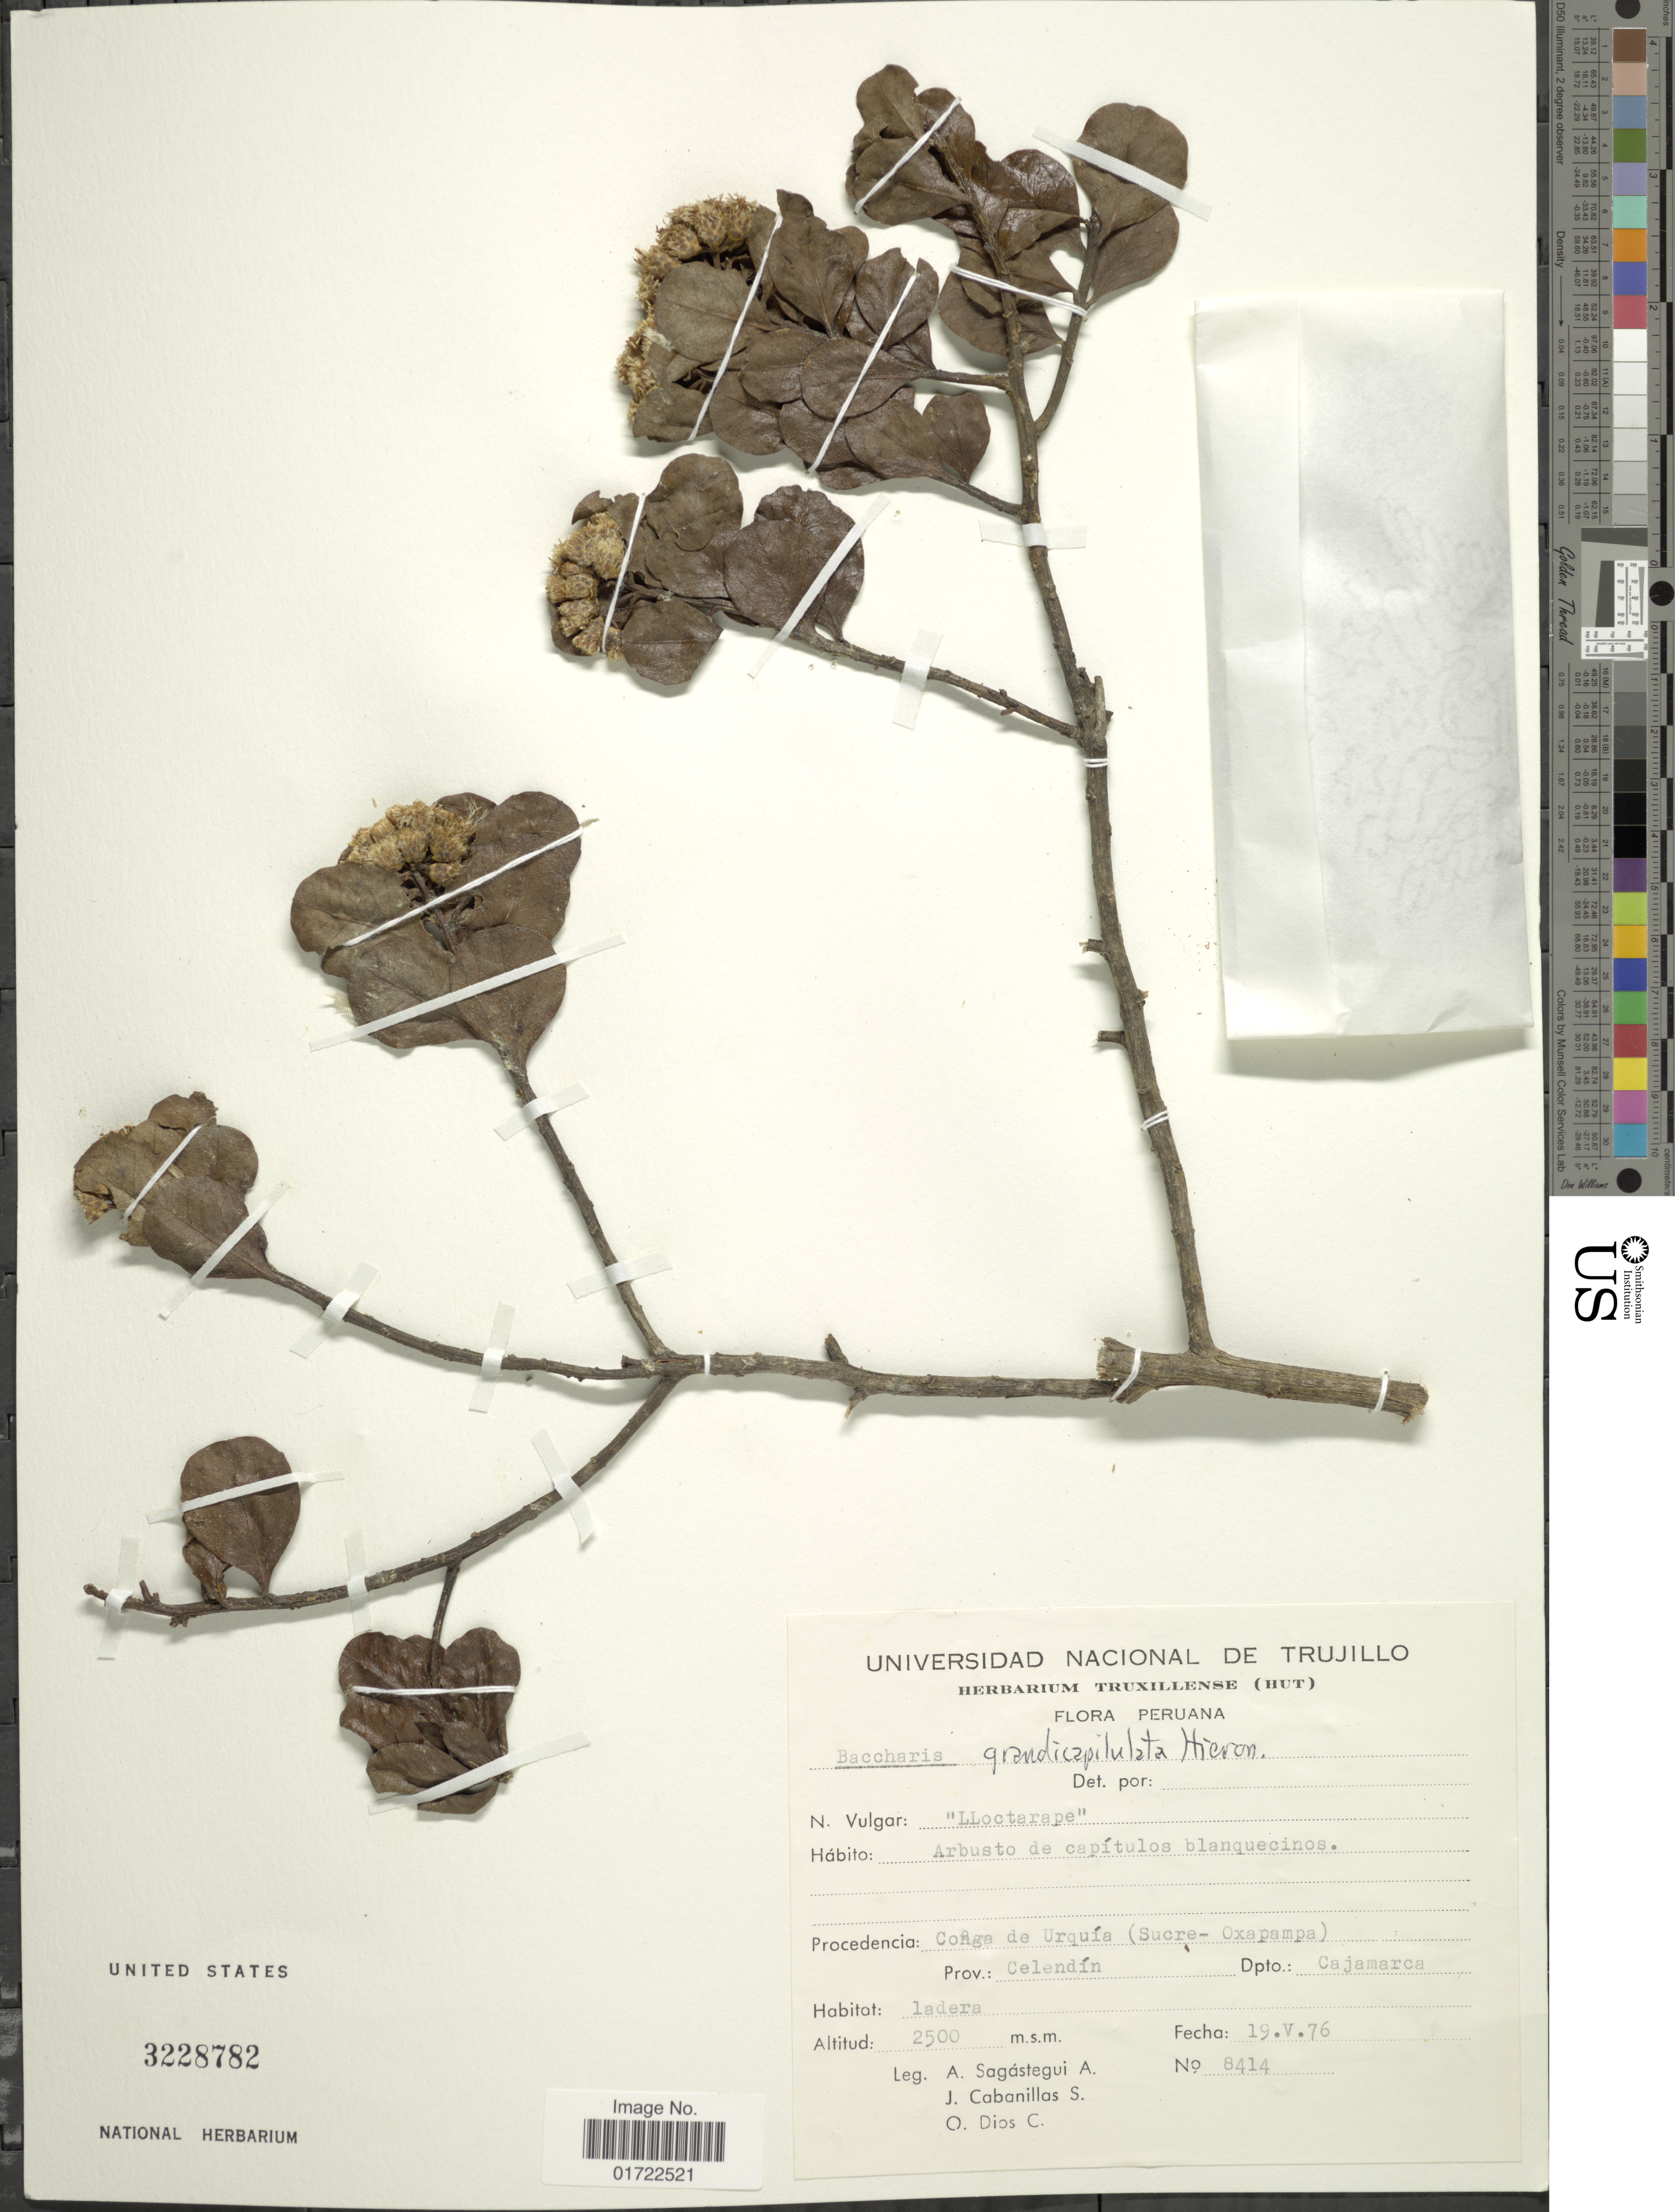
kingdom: Plantae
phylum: Tracheophyta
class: Magnoliopsida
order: Asterales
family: Asteraceae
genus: Baccharis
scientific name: Baccharis grandicapitulata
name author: Hieron.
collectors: A. Sagástegui A., J. Cabanillas S. & O. Dios C.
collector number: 8414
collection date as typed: Transcribed d/m/y: 19/5/76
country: Peru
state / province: Cajamarca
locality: Procedencia: Conga de Urquia (Sucre - Oxapampa) Prov.: Celendin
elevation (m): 2500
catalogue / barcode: US 3228782